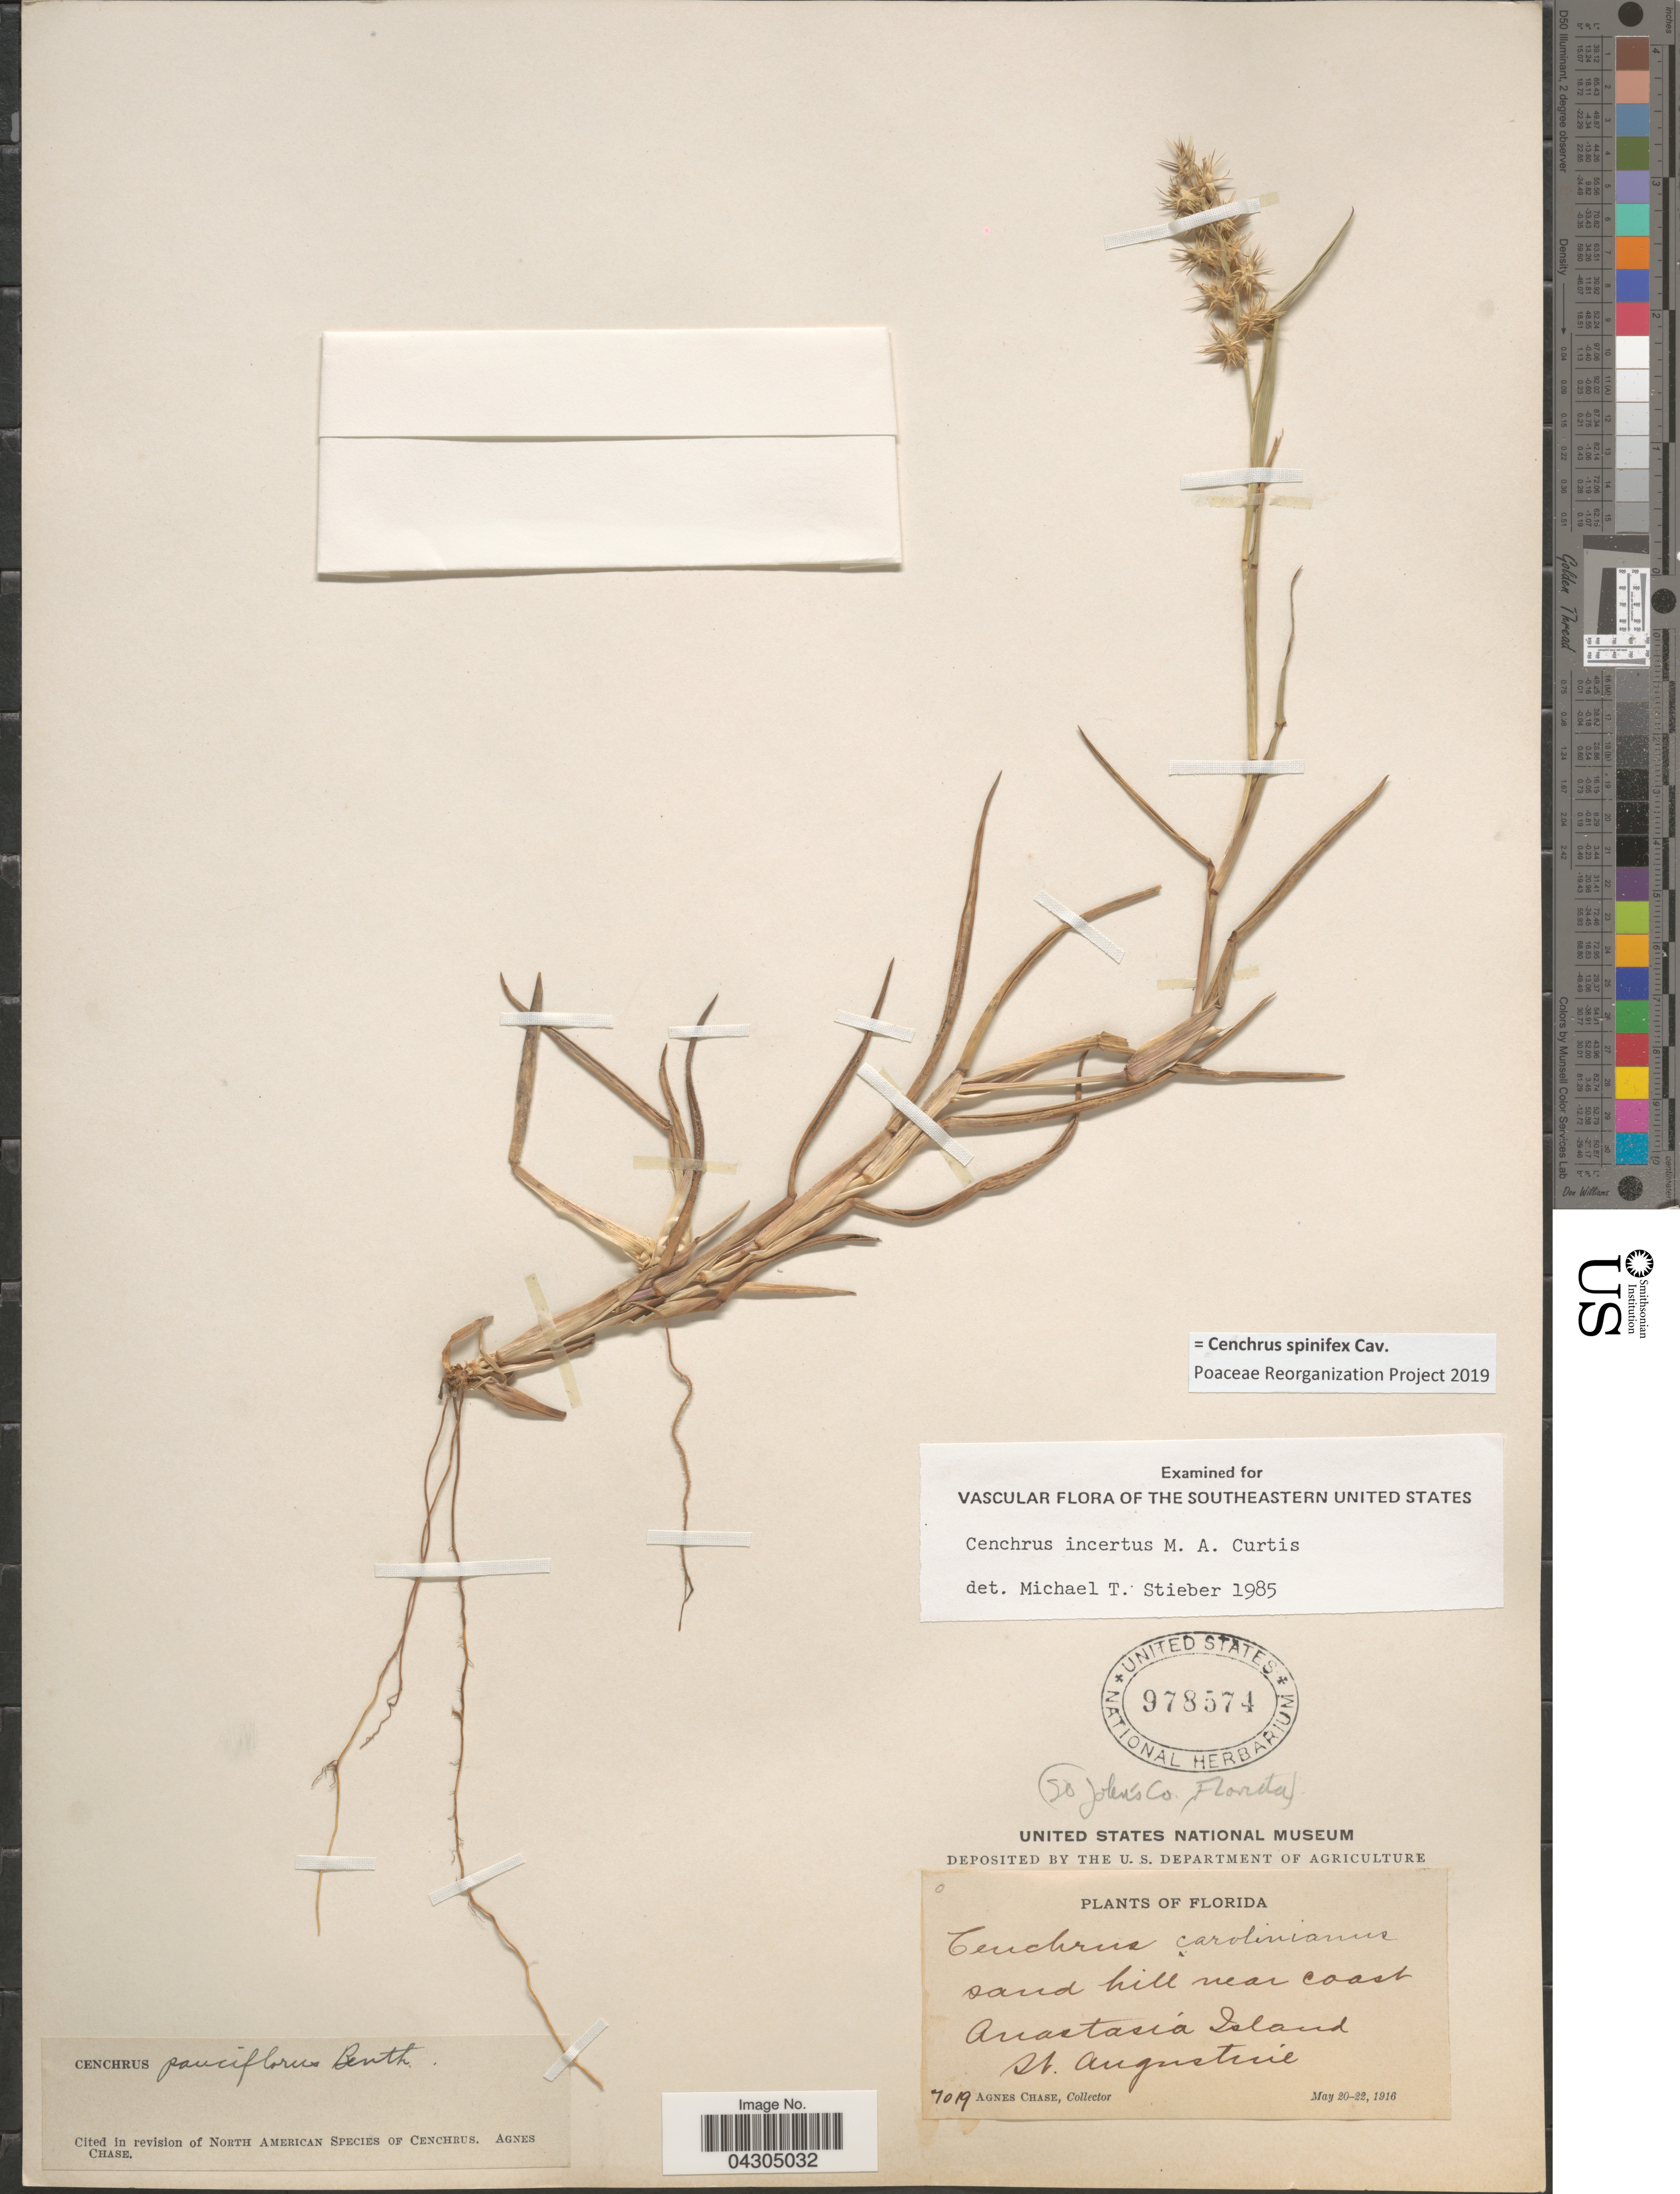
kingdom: Plantae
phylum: Tracheophyta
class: Liliopsida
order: Poales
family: Poaceae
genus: Cenchrus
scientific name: Cenchrus spinifex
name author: Cav.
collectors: A. Chase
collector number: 7019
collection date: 1916-05-20/1916-05-22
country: United States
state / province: Florida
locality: Sand hill near coast Anastacia Island. St. Augustine. (So John's Co.)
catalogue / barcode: US 978574